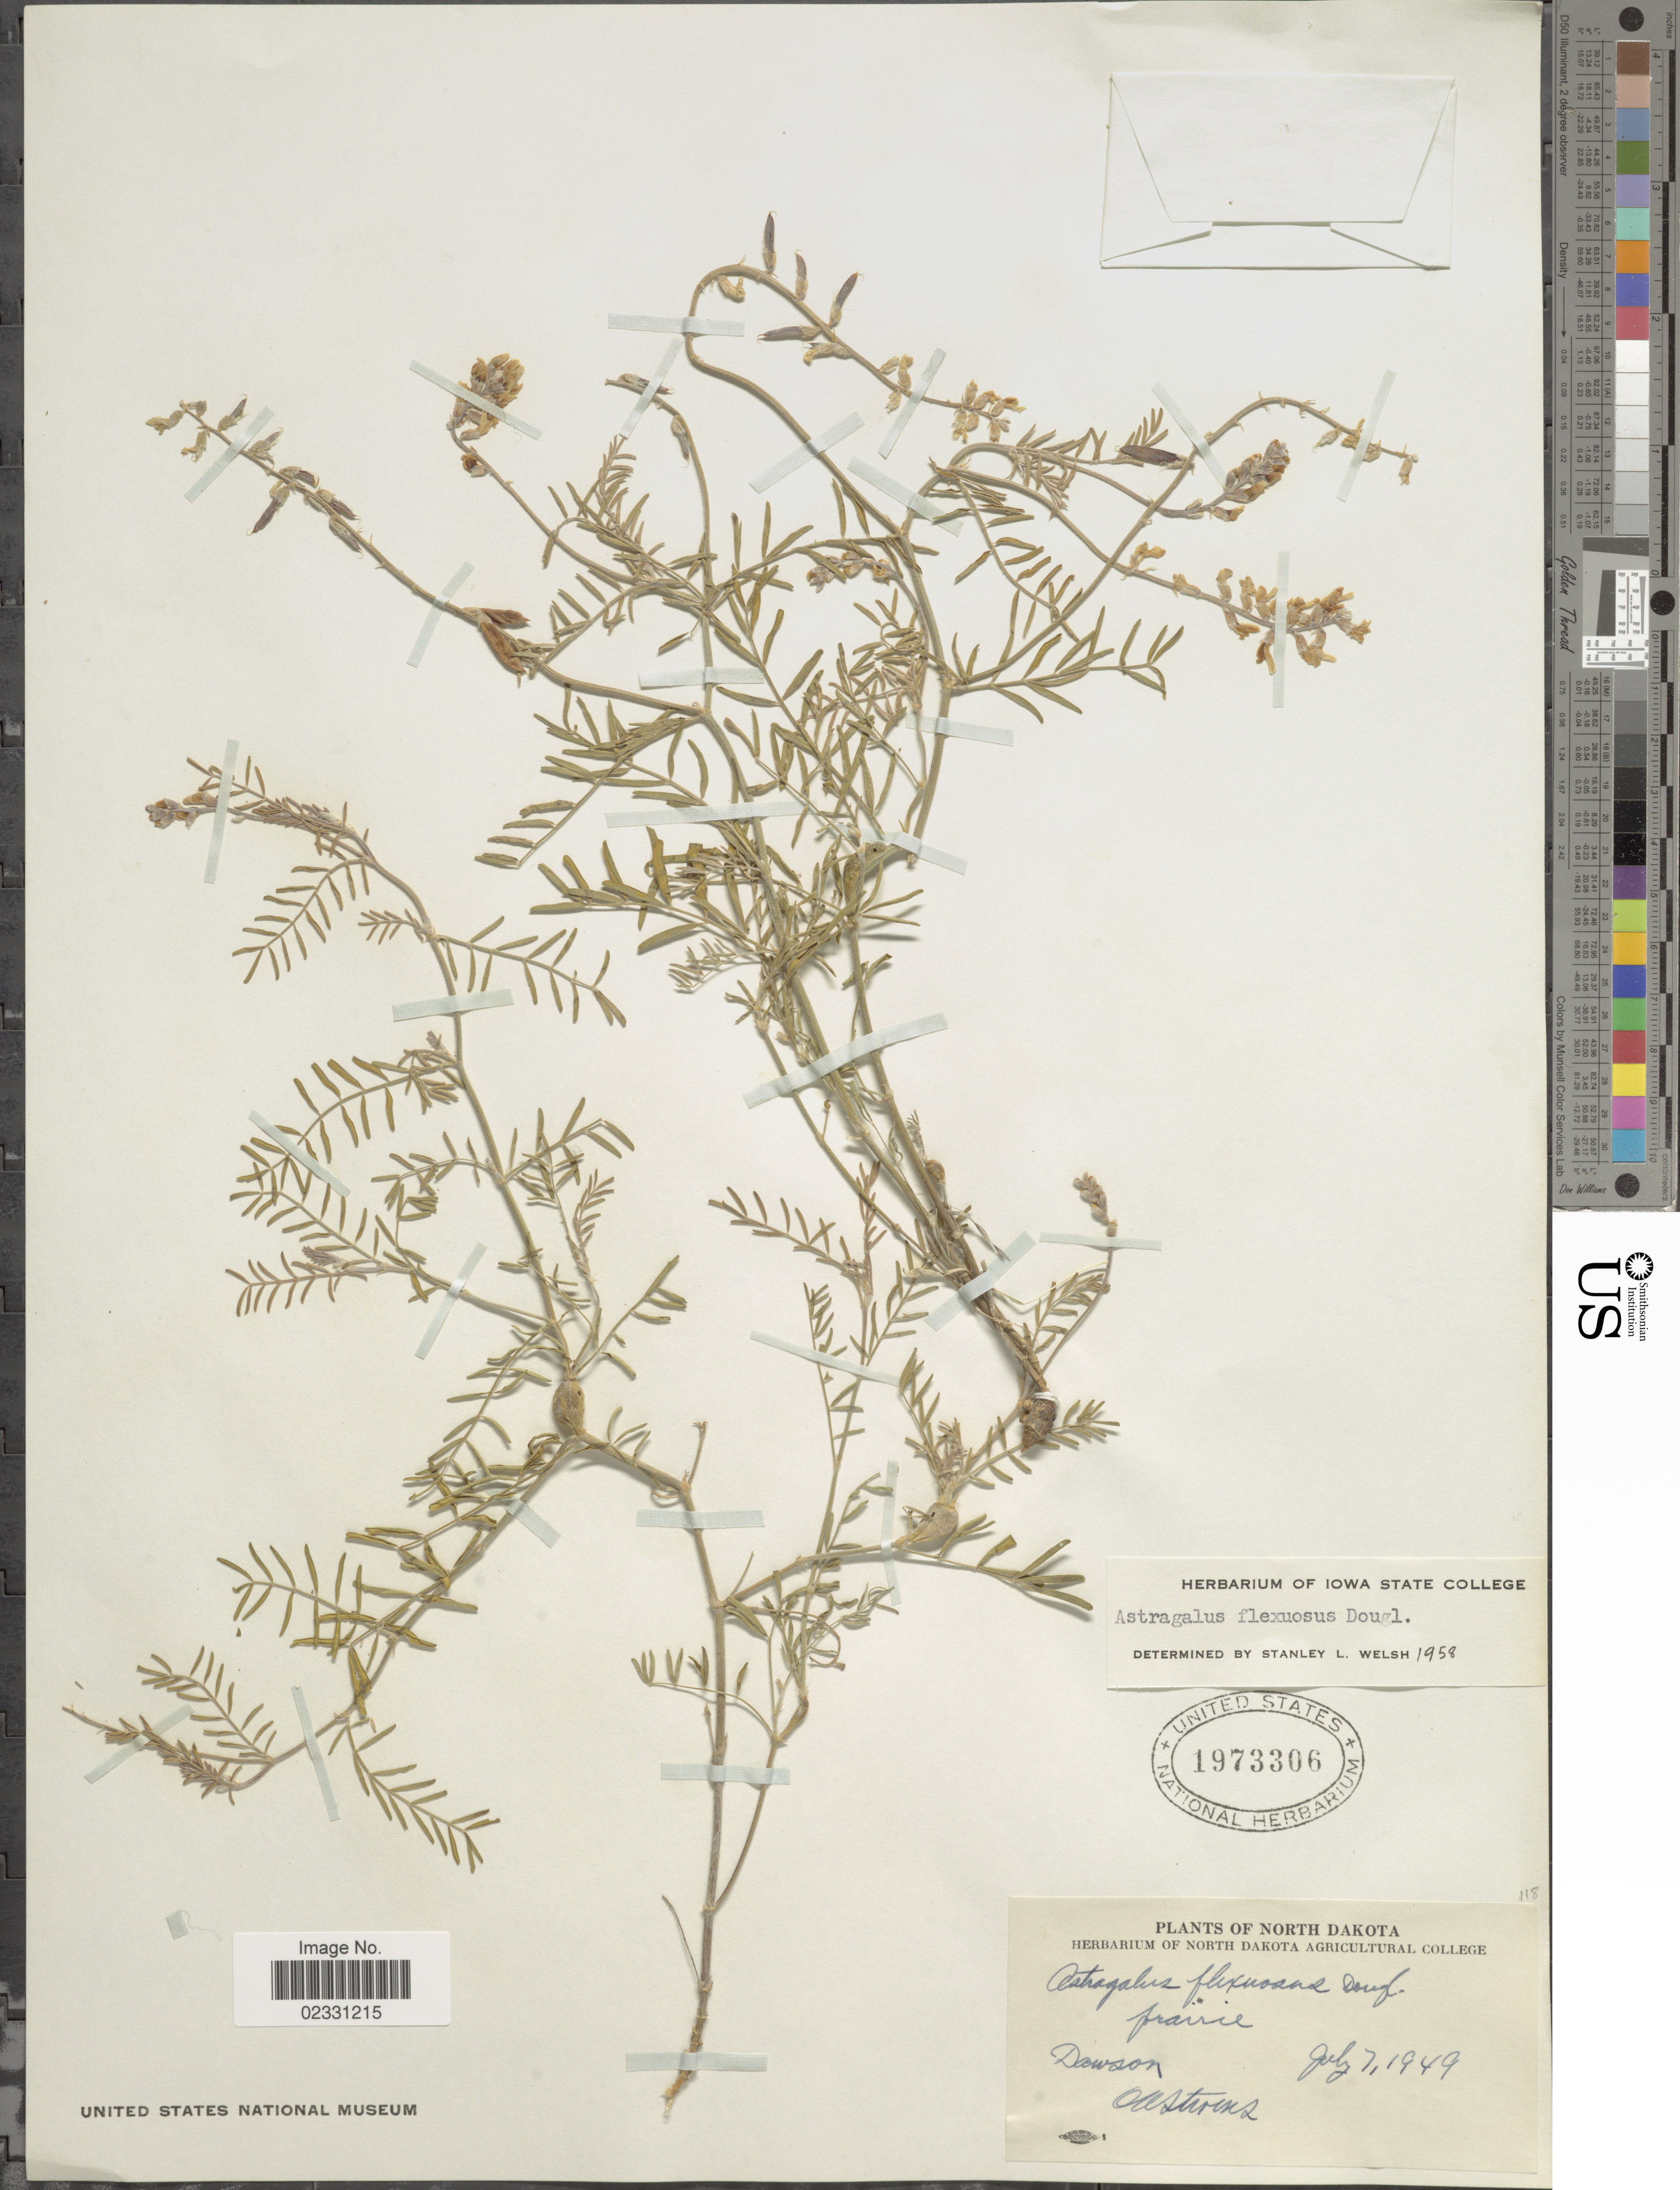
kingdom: Plantae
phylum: Tracheophyta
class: Magnoliopsida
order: Fabales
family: Fabaceae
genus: Astragalus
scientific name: Astragalus flexuosus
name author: (Hook.) Douglas ex G. Don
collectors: O. A. Stevens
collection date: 1949-07-07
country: United States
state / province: North Dakota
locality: Dawson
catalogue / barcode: US 1973306